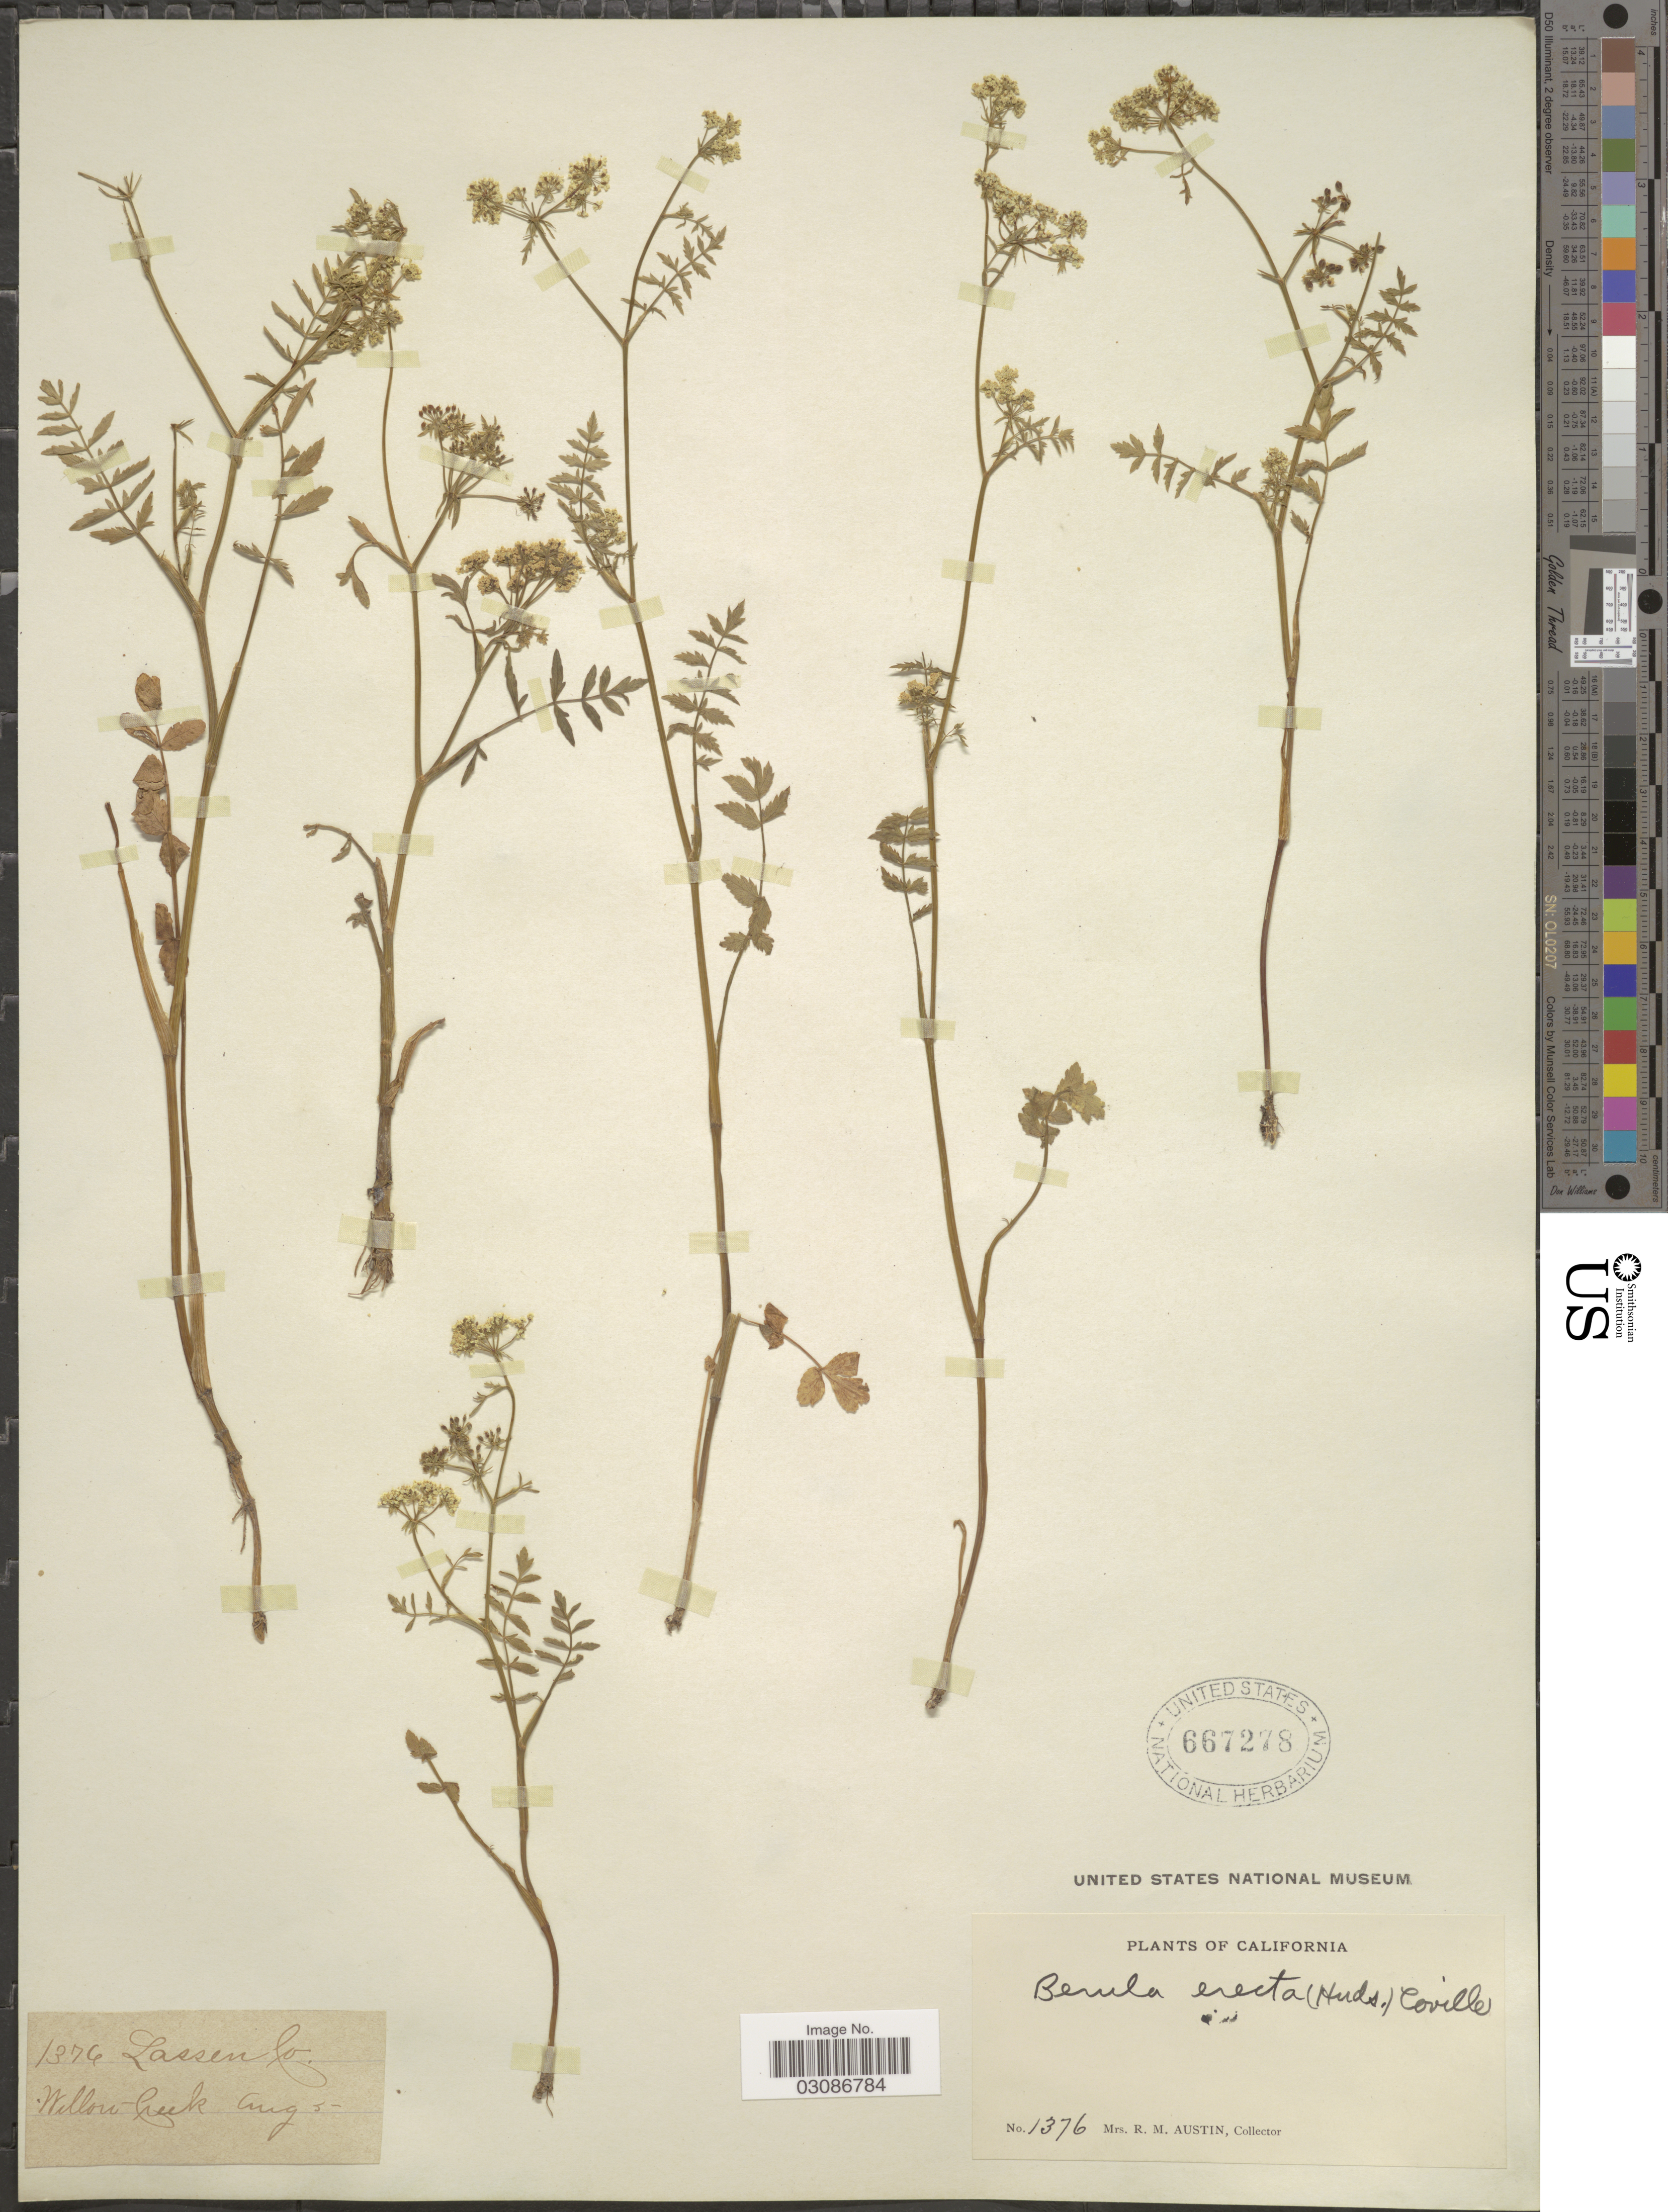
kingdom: Plantae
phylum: Tracheophyta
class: Magnoliopsida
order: Apiales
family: Apiaceae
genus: Berula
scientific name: Berula erecta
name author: (Huds.) Coville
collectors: R. Austin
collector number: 1376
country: United States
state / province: California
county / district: Lassen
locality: Lassen Co. Willow Creek.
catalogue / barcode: US 667278